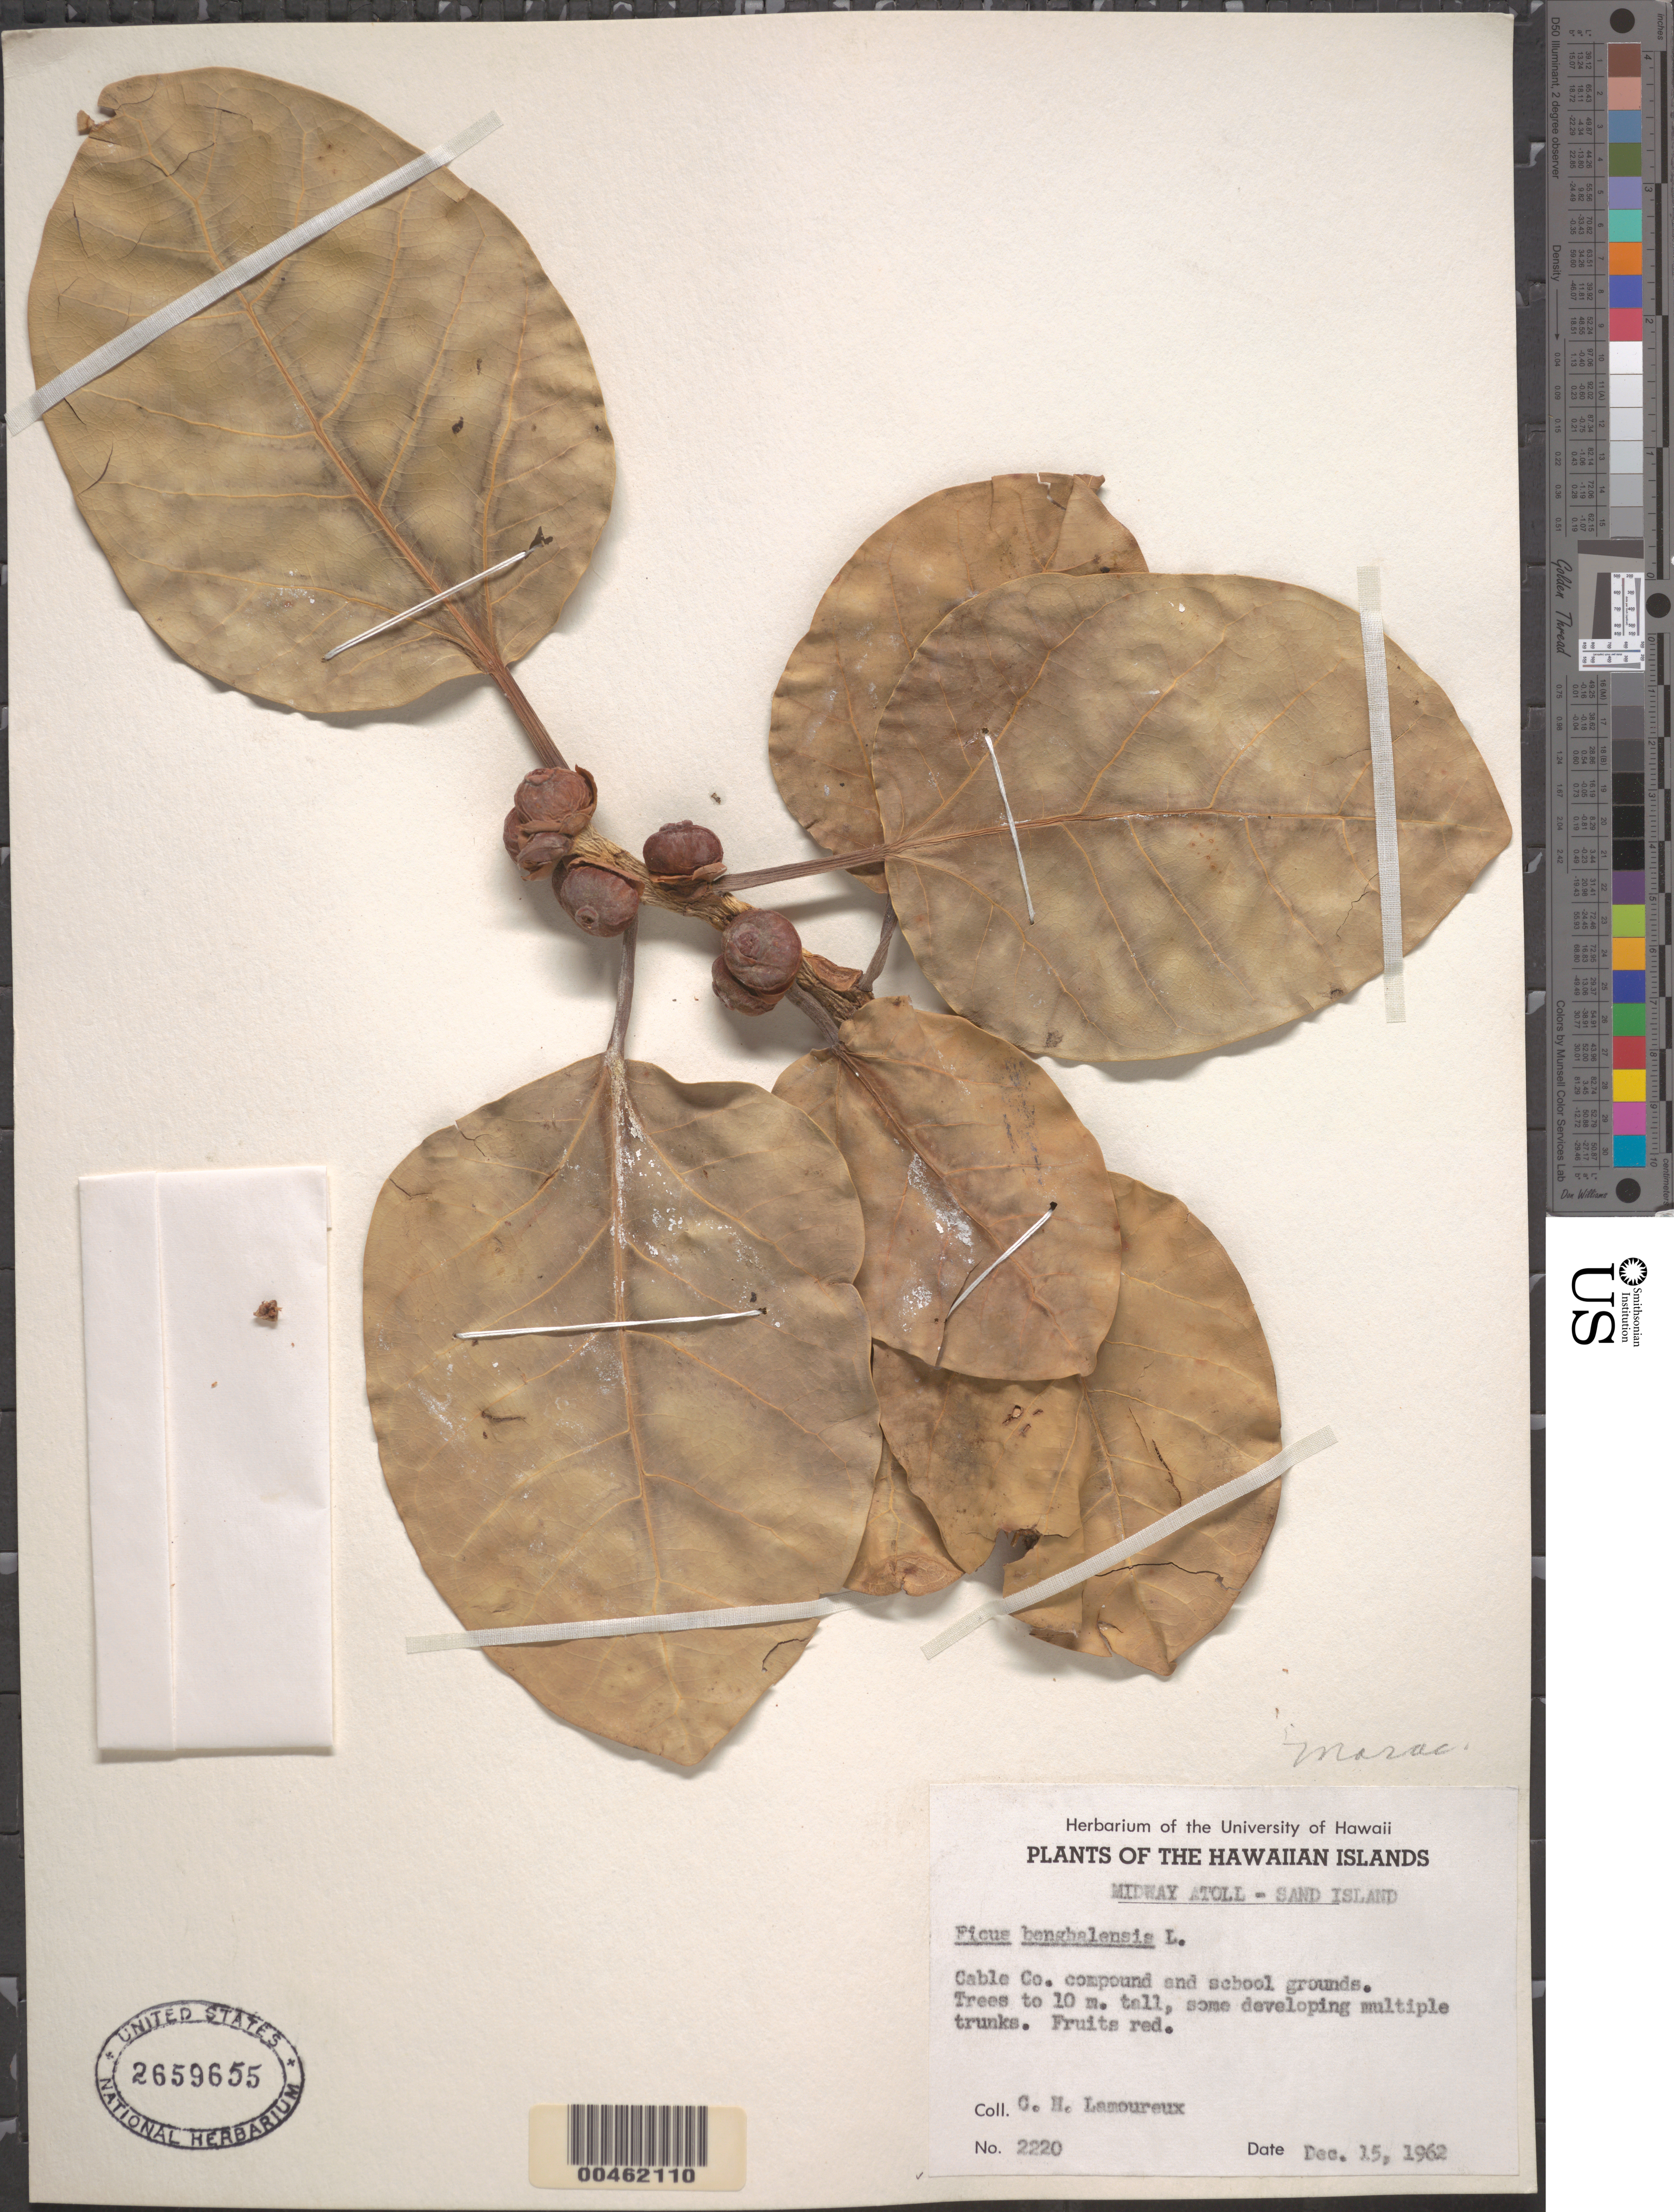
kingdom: Plantae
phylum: Tracheophyta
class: Magnoliopsida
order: Rosales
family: Moraceae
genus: Ficus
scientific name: Ficus benghalensis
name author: L.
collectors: C. H. Lamoureux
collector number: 2220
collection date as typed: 15 Dec 1962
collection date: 1962-12-15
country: U.S. Administered Pacific Islands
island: Midway Atoll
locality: Cable Company compound, Sand Islet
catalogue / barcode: US 2659655